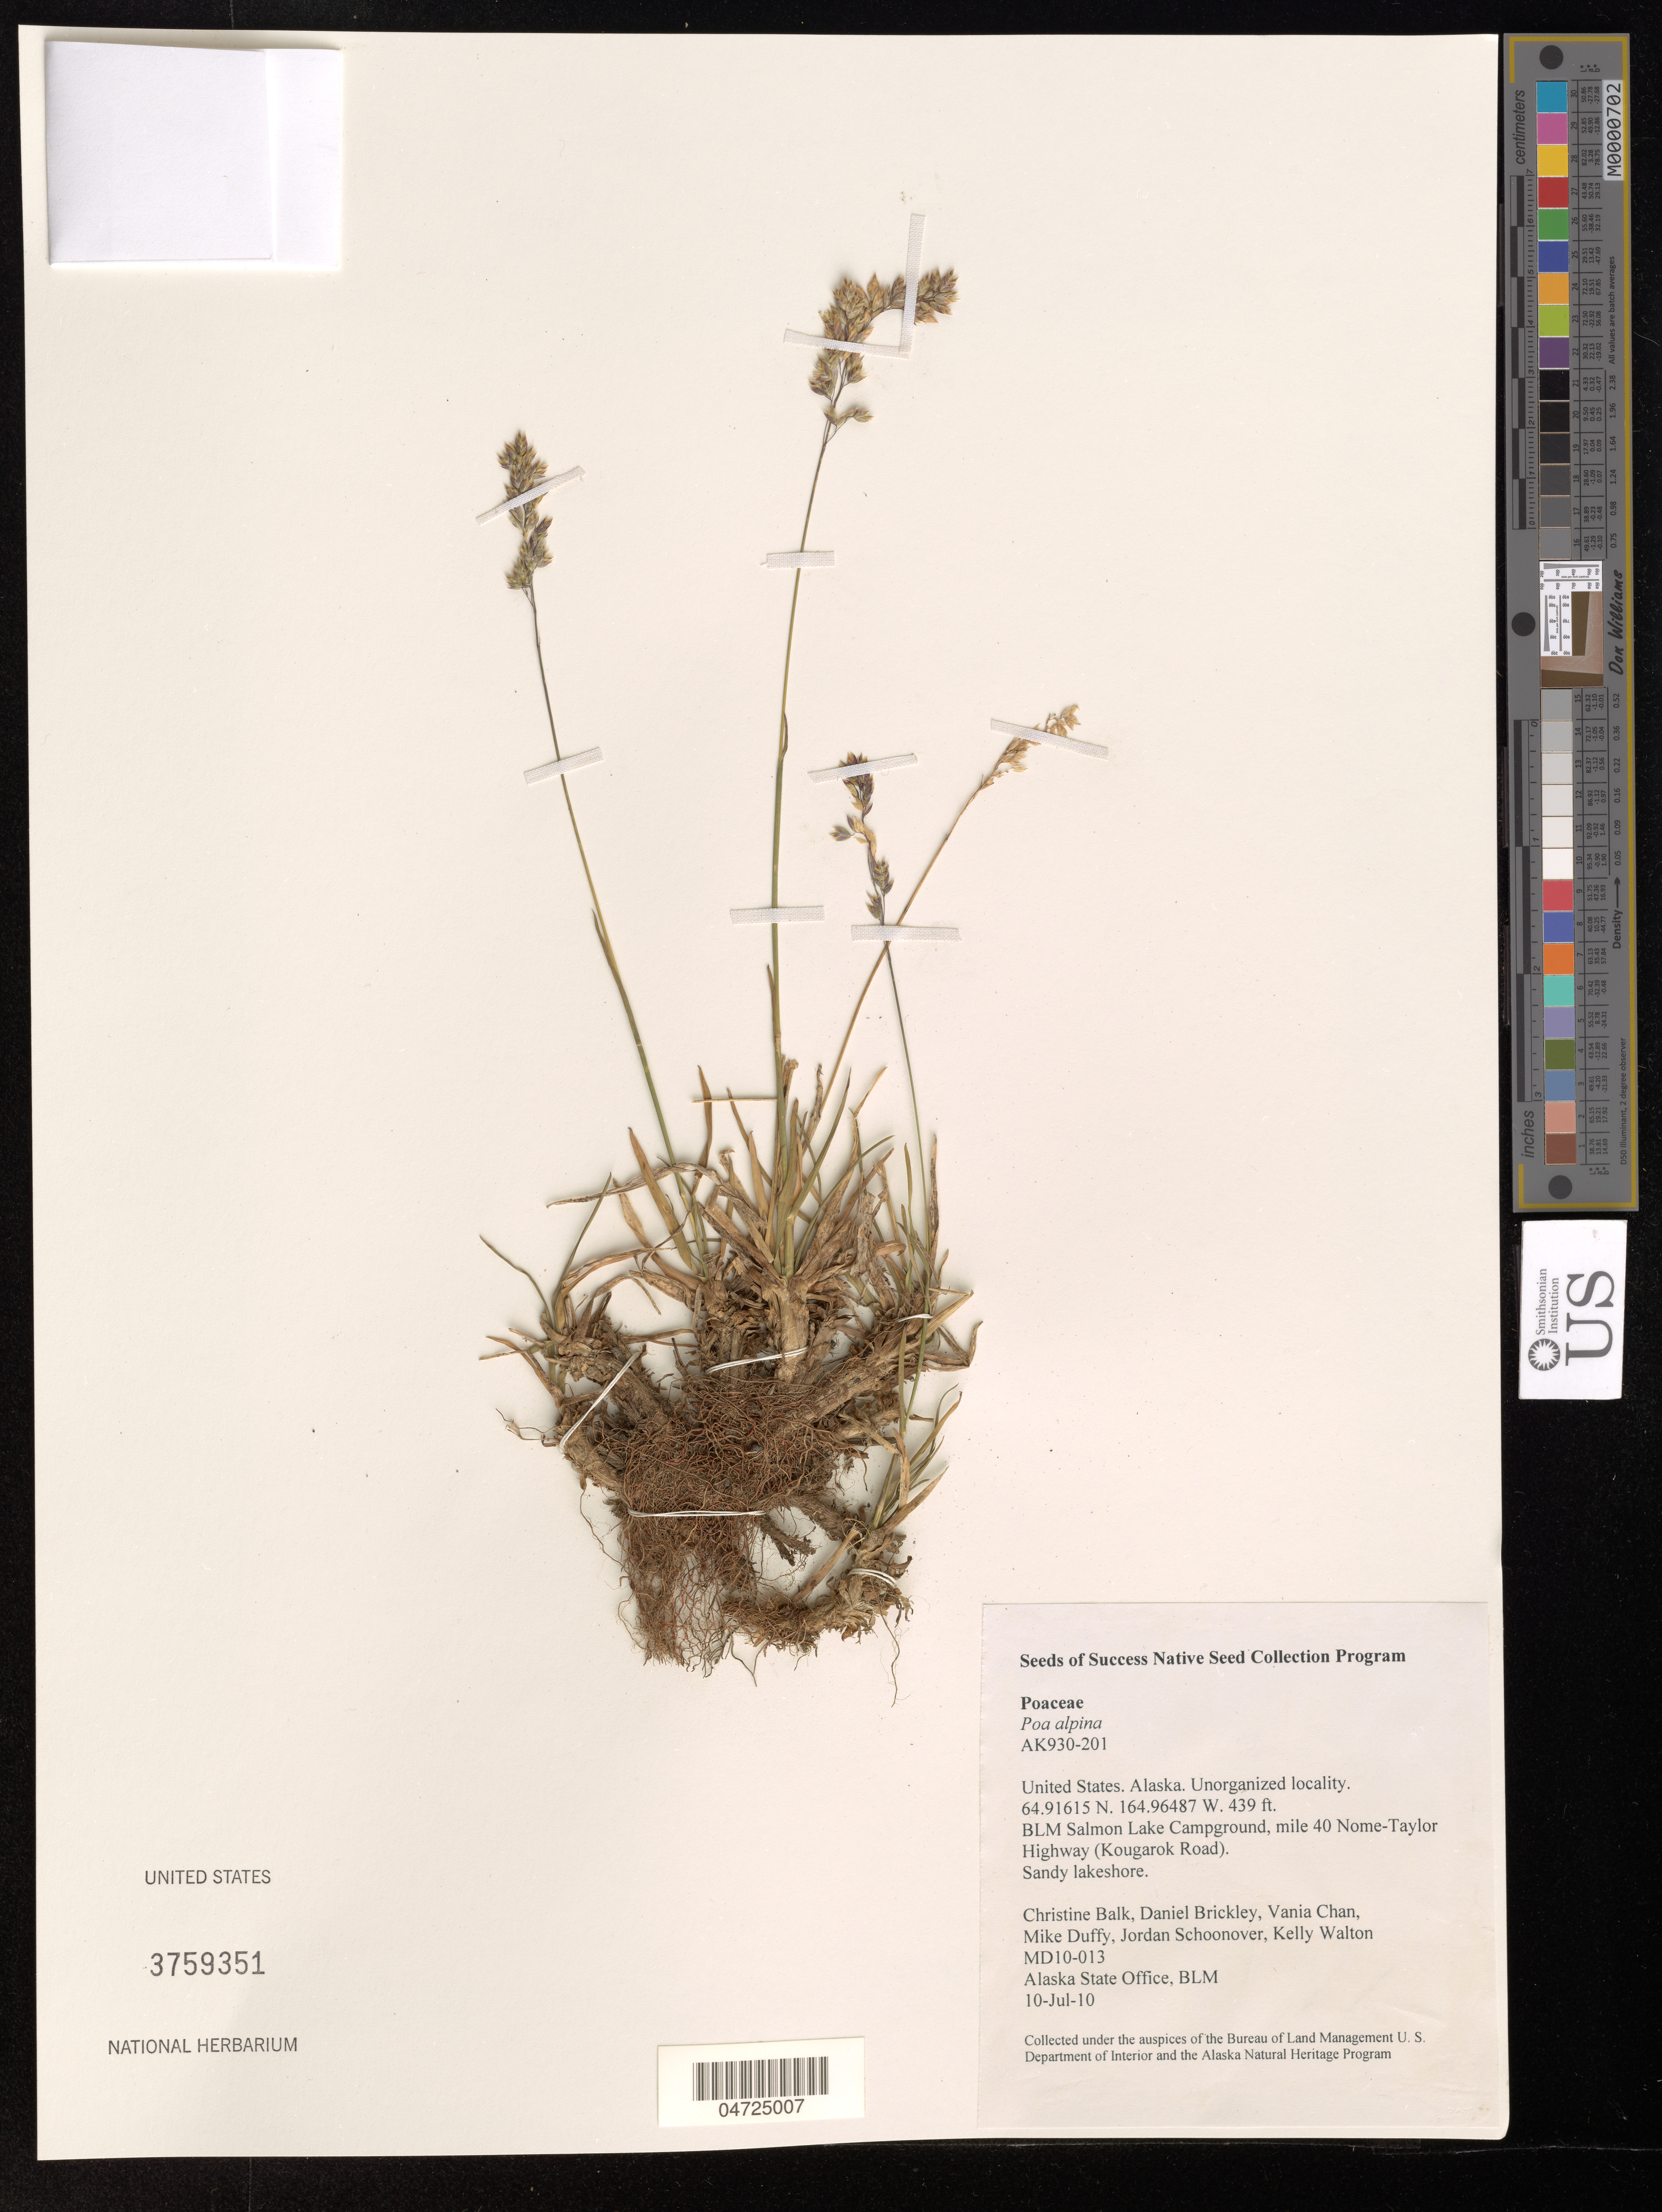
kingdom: Plantae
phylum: Tracheophyta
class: Liliopsida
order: Poales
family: Poaceae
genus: Poa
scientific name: Poa alpina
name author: L.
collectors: C. Balk, D. Brickley, V. Chan, M. Duffy & et al.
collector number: MD10-013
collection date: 2010-07-10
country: United States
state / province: Alaska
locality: BLM Salmon Lake Campground, mile 40 Nome-Taylor Highway (Kougarok Road).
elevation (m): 134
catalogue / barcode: US 3759351